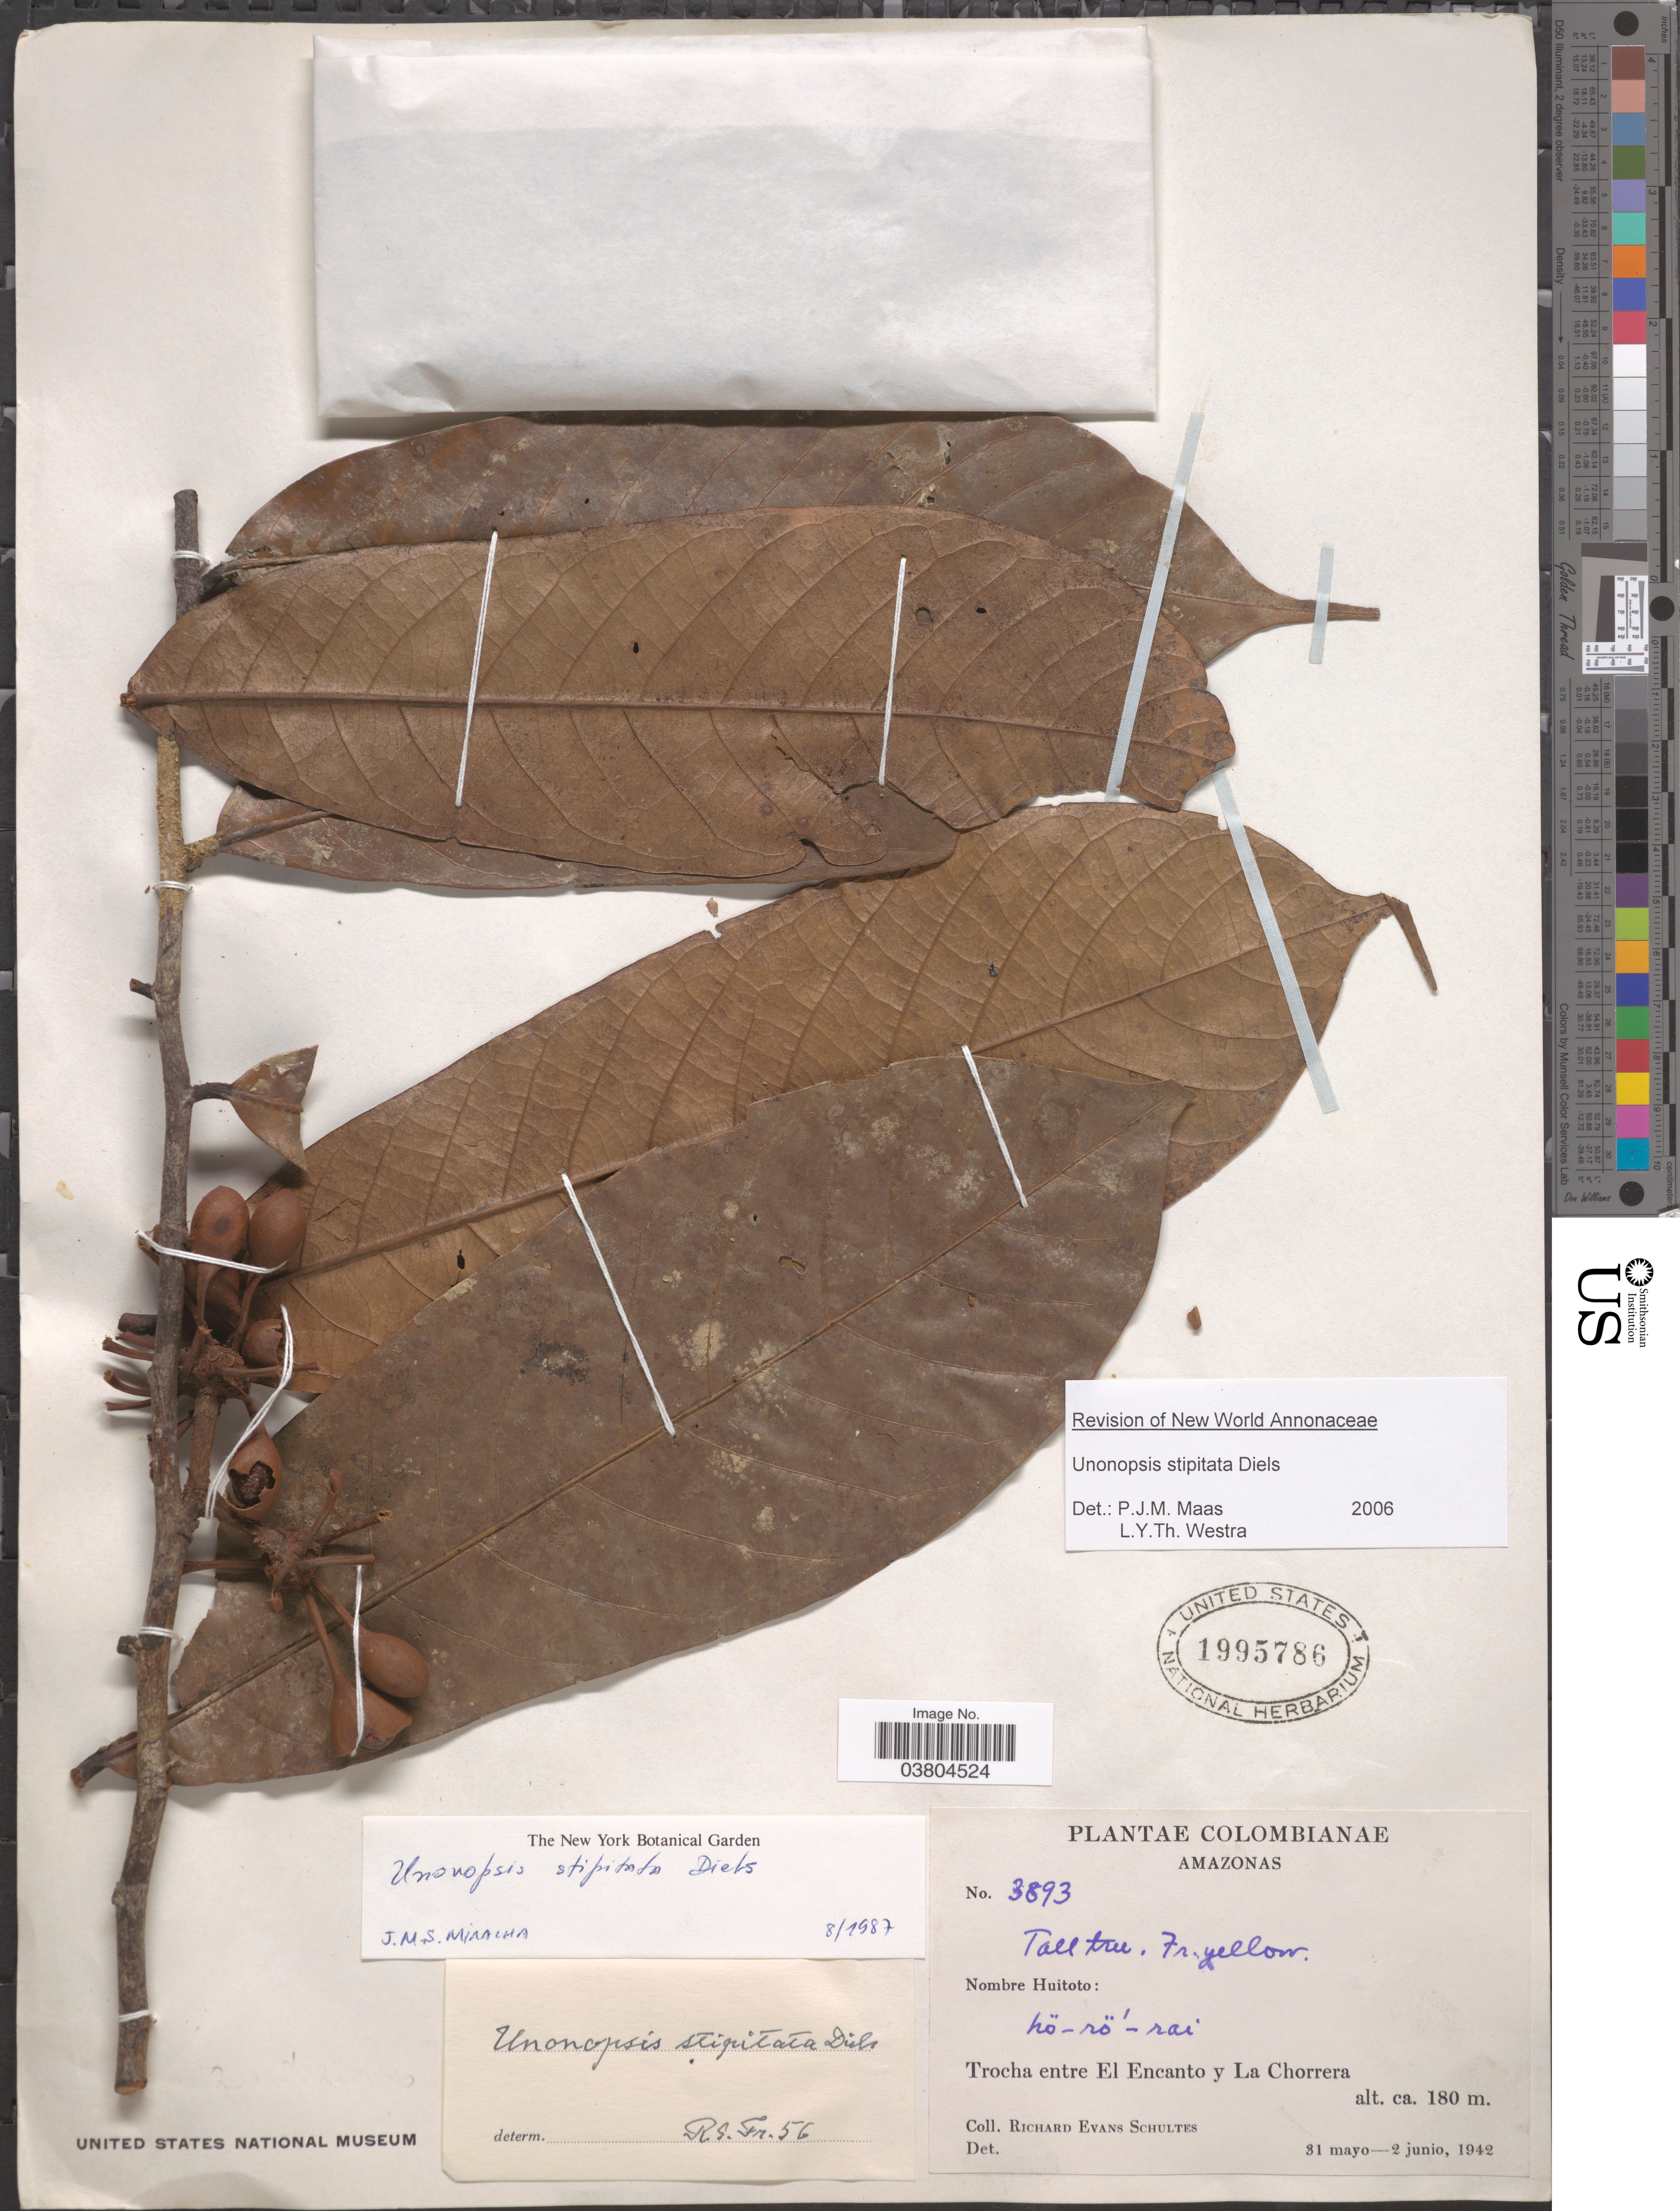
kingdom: Plantae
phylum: Tracheophyta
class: Magnoliopsida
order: Magnoliales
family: Annonaceae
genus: Unonopsis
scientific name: Unonopsis stipitata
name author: Diels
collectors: R. E. Schultes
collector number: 3893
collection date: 1942-05-31/1942-06-02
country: Colombia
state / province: Amazônas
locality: Trocha entre El Encanto y La Chorrera.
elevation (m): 180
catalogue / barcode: US 1995786